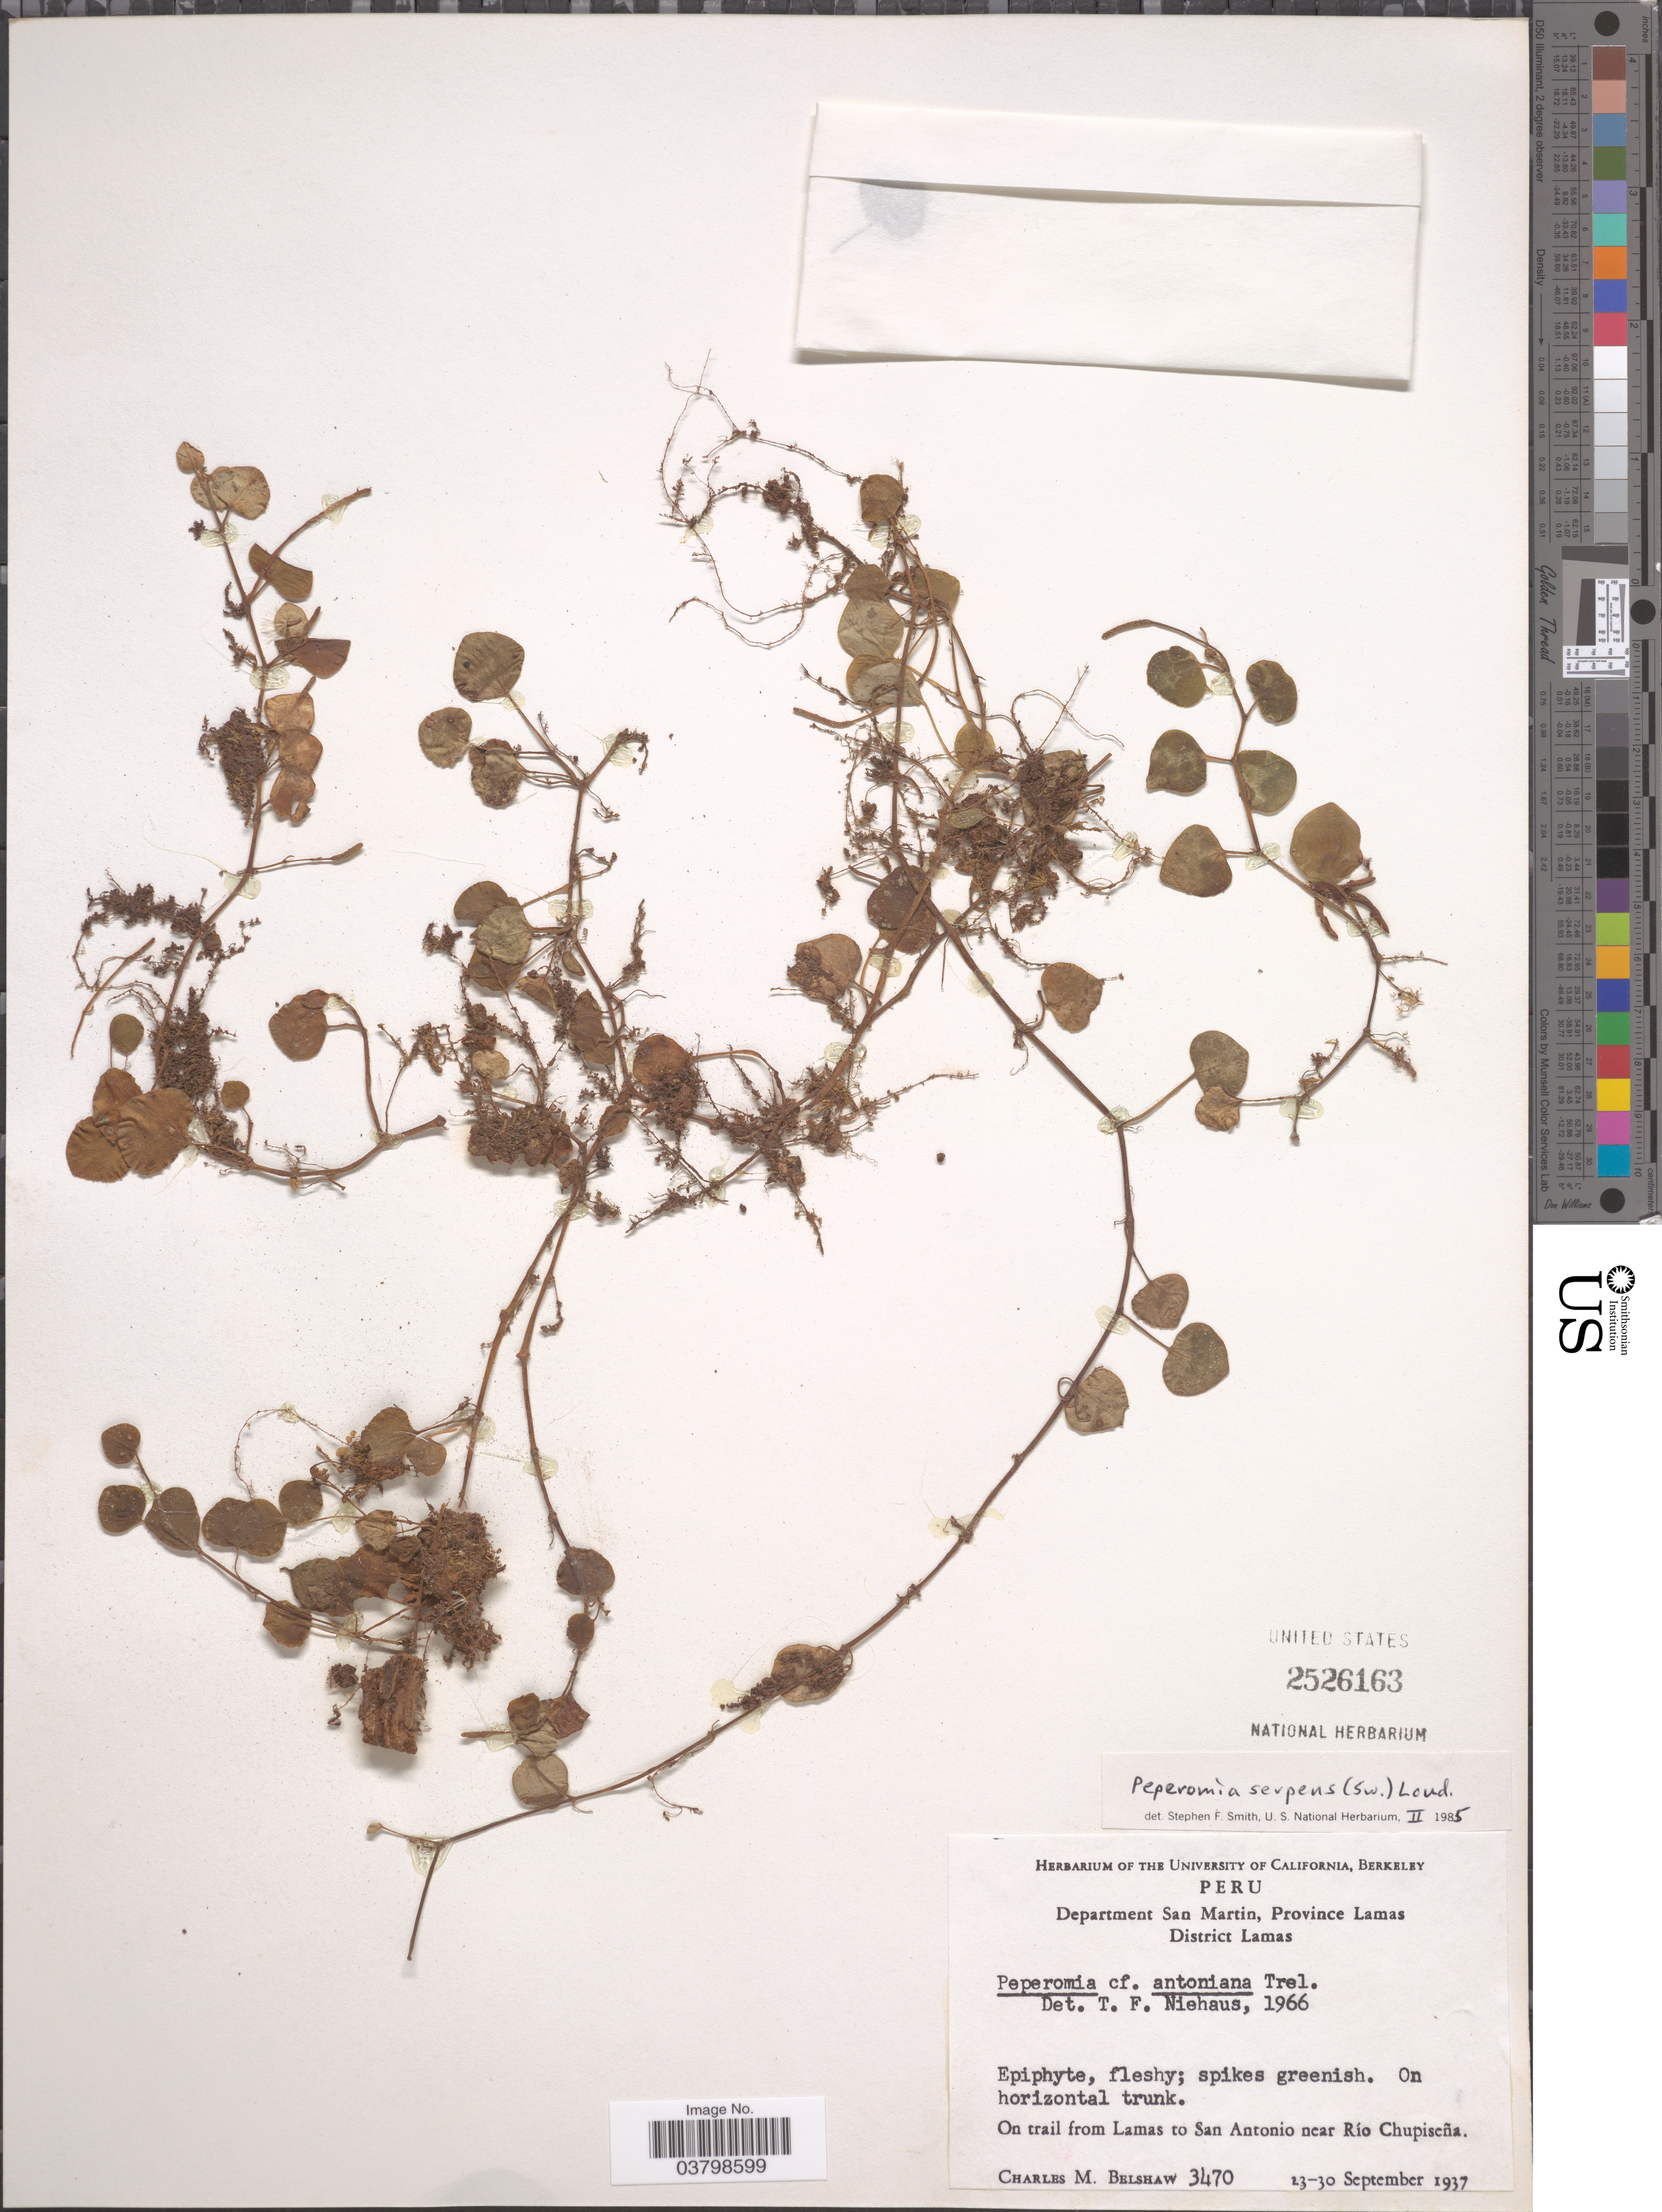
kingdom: Plantae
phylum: Tracheophyta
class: Magnoliopsida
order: Piperales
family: Piperaceae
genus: Peperomia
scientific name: Peperomia serpens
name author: (Sw.) Loudon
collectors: C. Shaw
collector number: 3470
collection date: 1937-09-23/1937-09-30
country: Peru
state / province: San Martín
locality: Department San Martin, Province Lamas. District Lamas. On trail from Lamas to San Antonio near Río Chupiseña.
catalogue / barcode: US 2526163